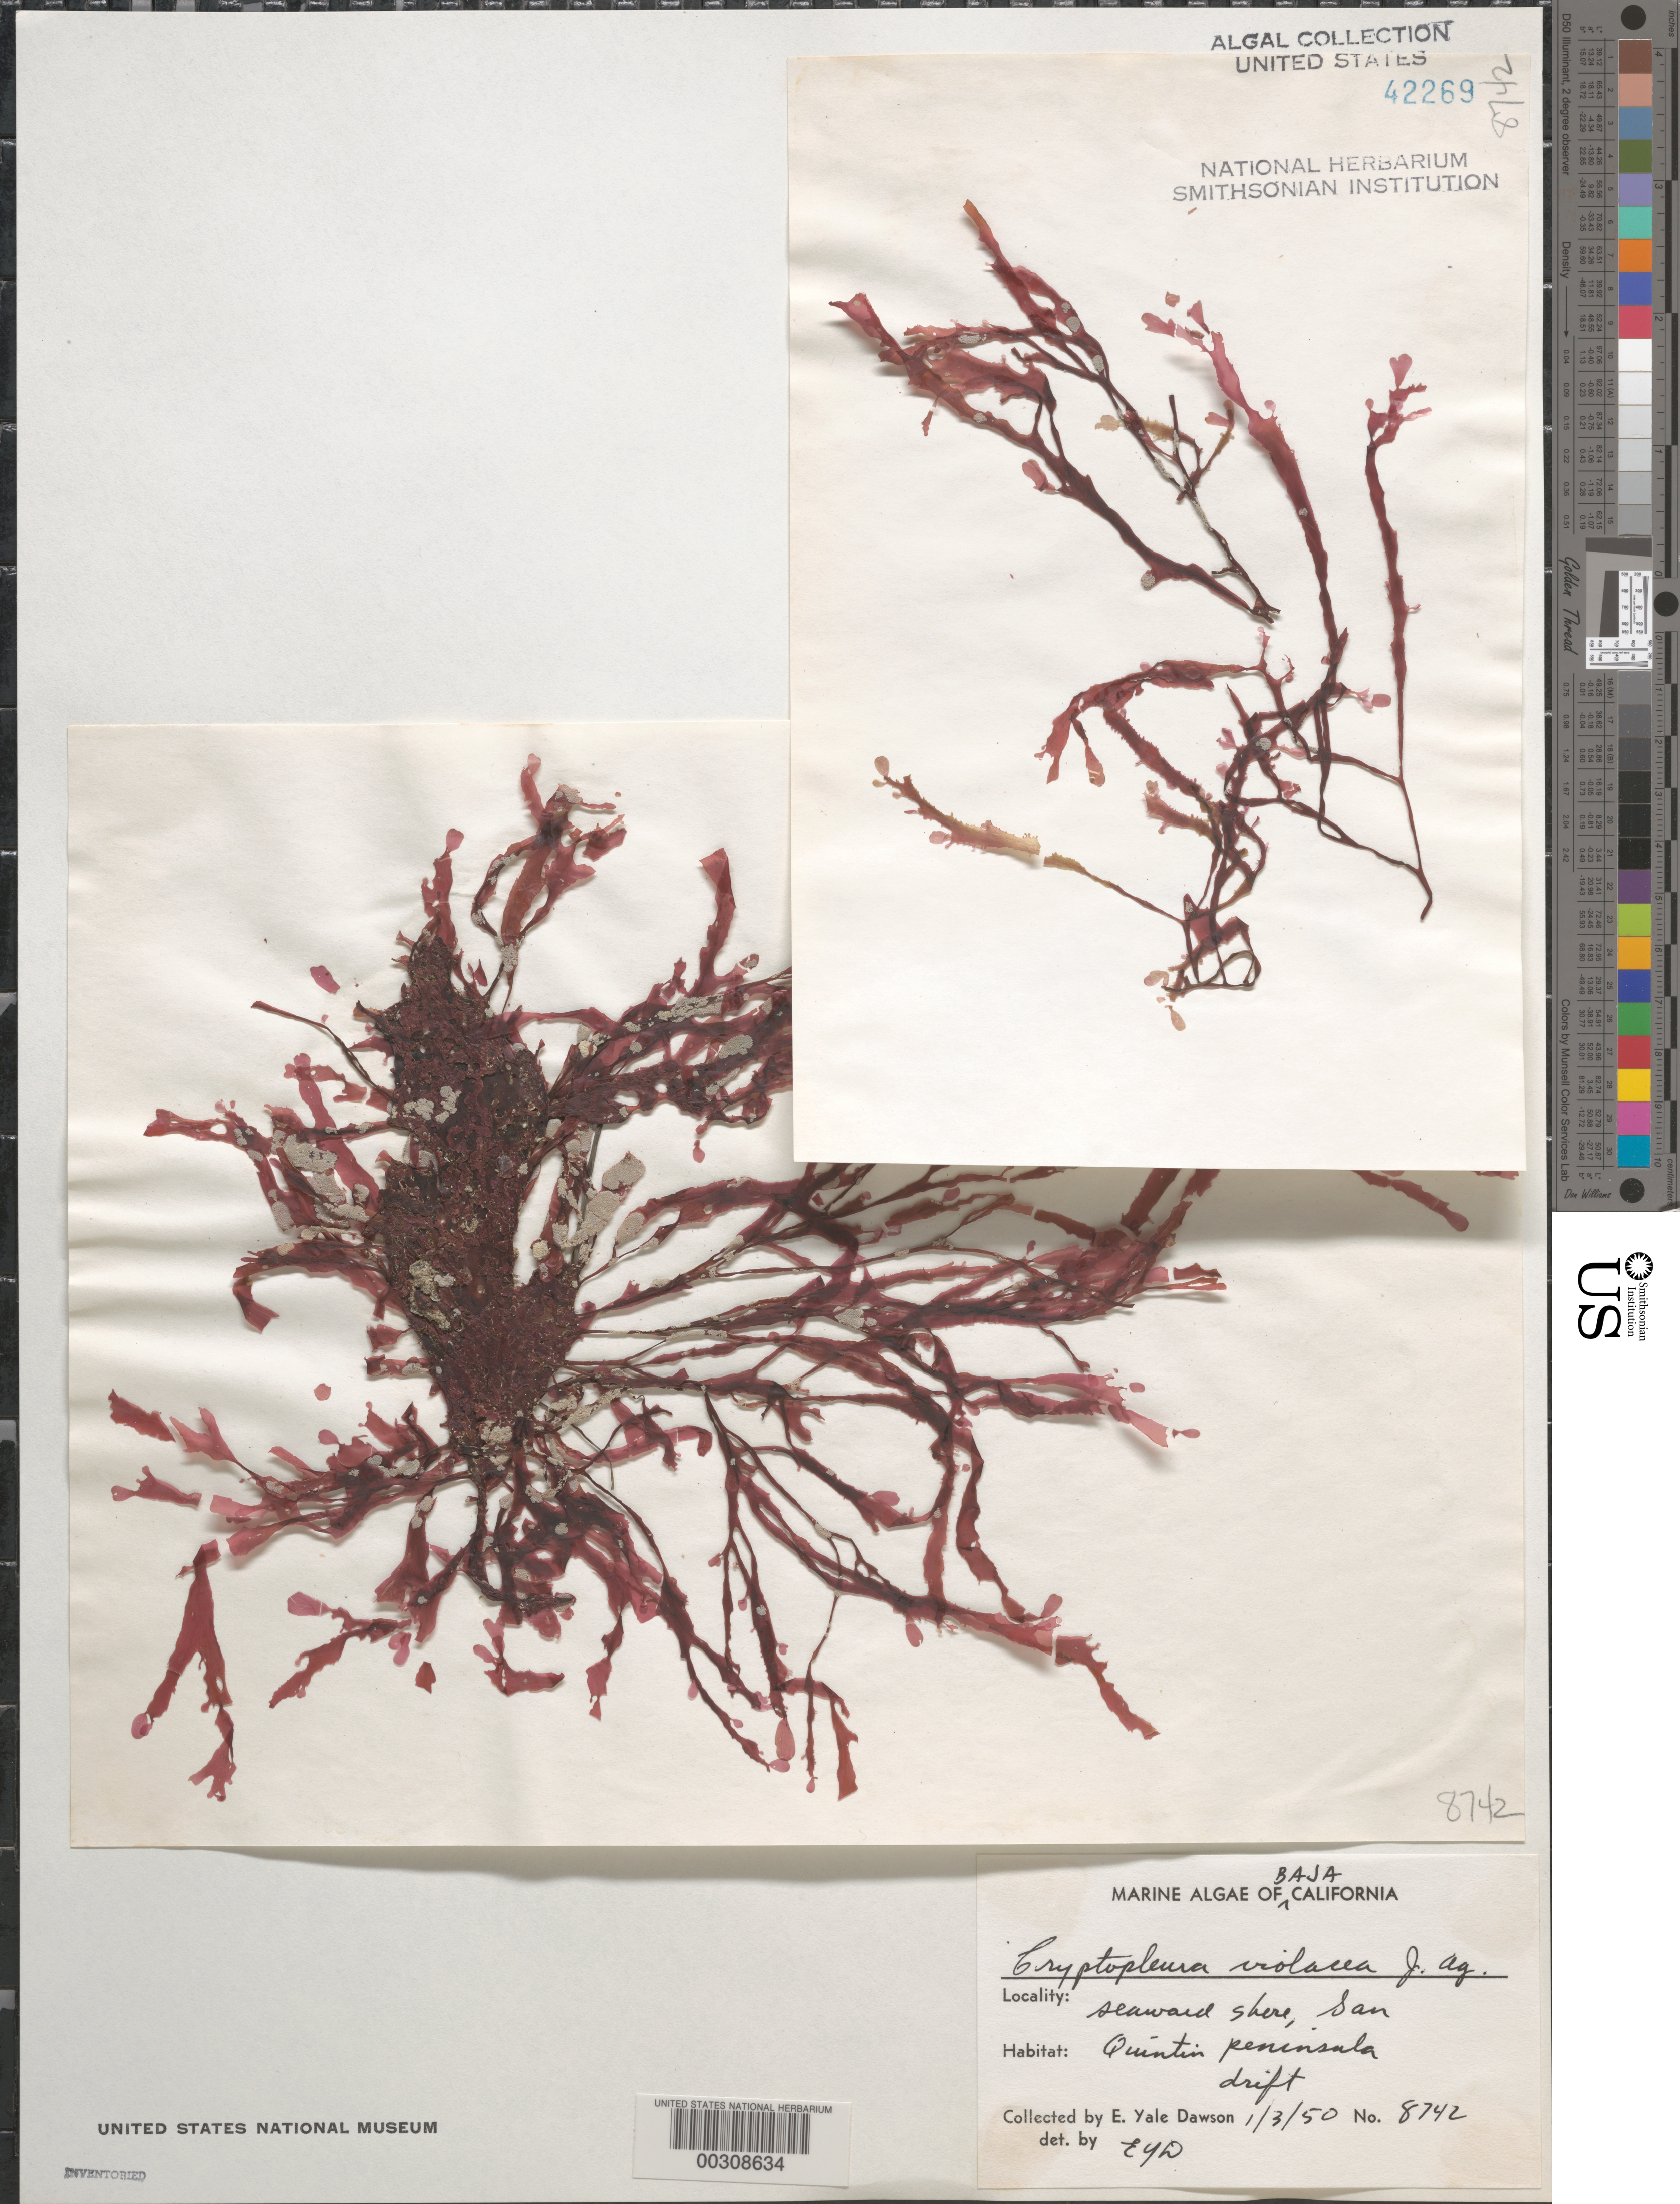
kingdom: Plantae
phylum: Rhodophyta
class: Florideophyceae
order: Ceramiales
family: Delesseriaceae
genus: Cryptopleura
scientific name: Cryptopleura violacea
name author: (J. Ag.) Kylin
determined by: Dawson, E. Y.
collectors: E. Y. Dawson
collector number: EYD 8742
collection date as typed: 03 Jan 1950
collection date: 1950-01-03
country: Mexico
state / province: Baja California Norte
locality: San Quintin Peninsula, seaward shore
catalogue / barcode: US 42269